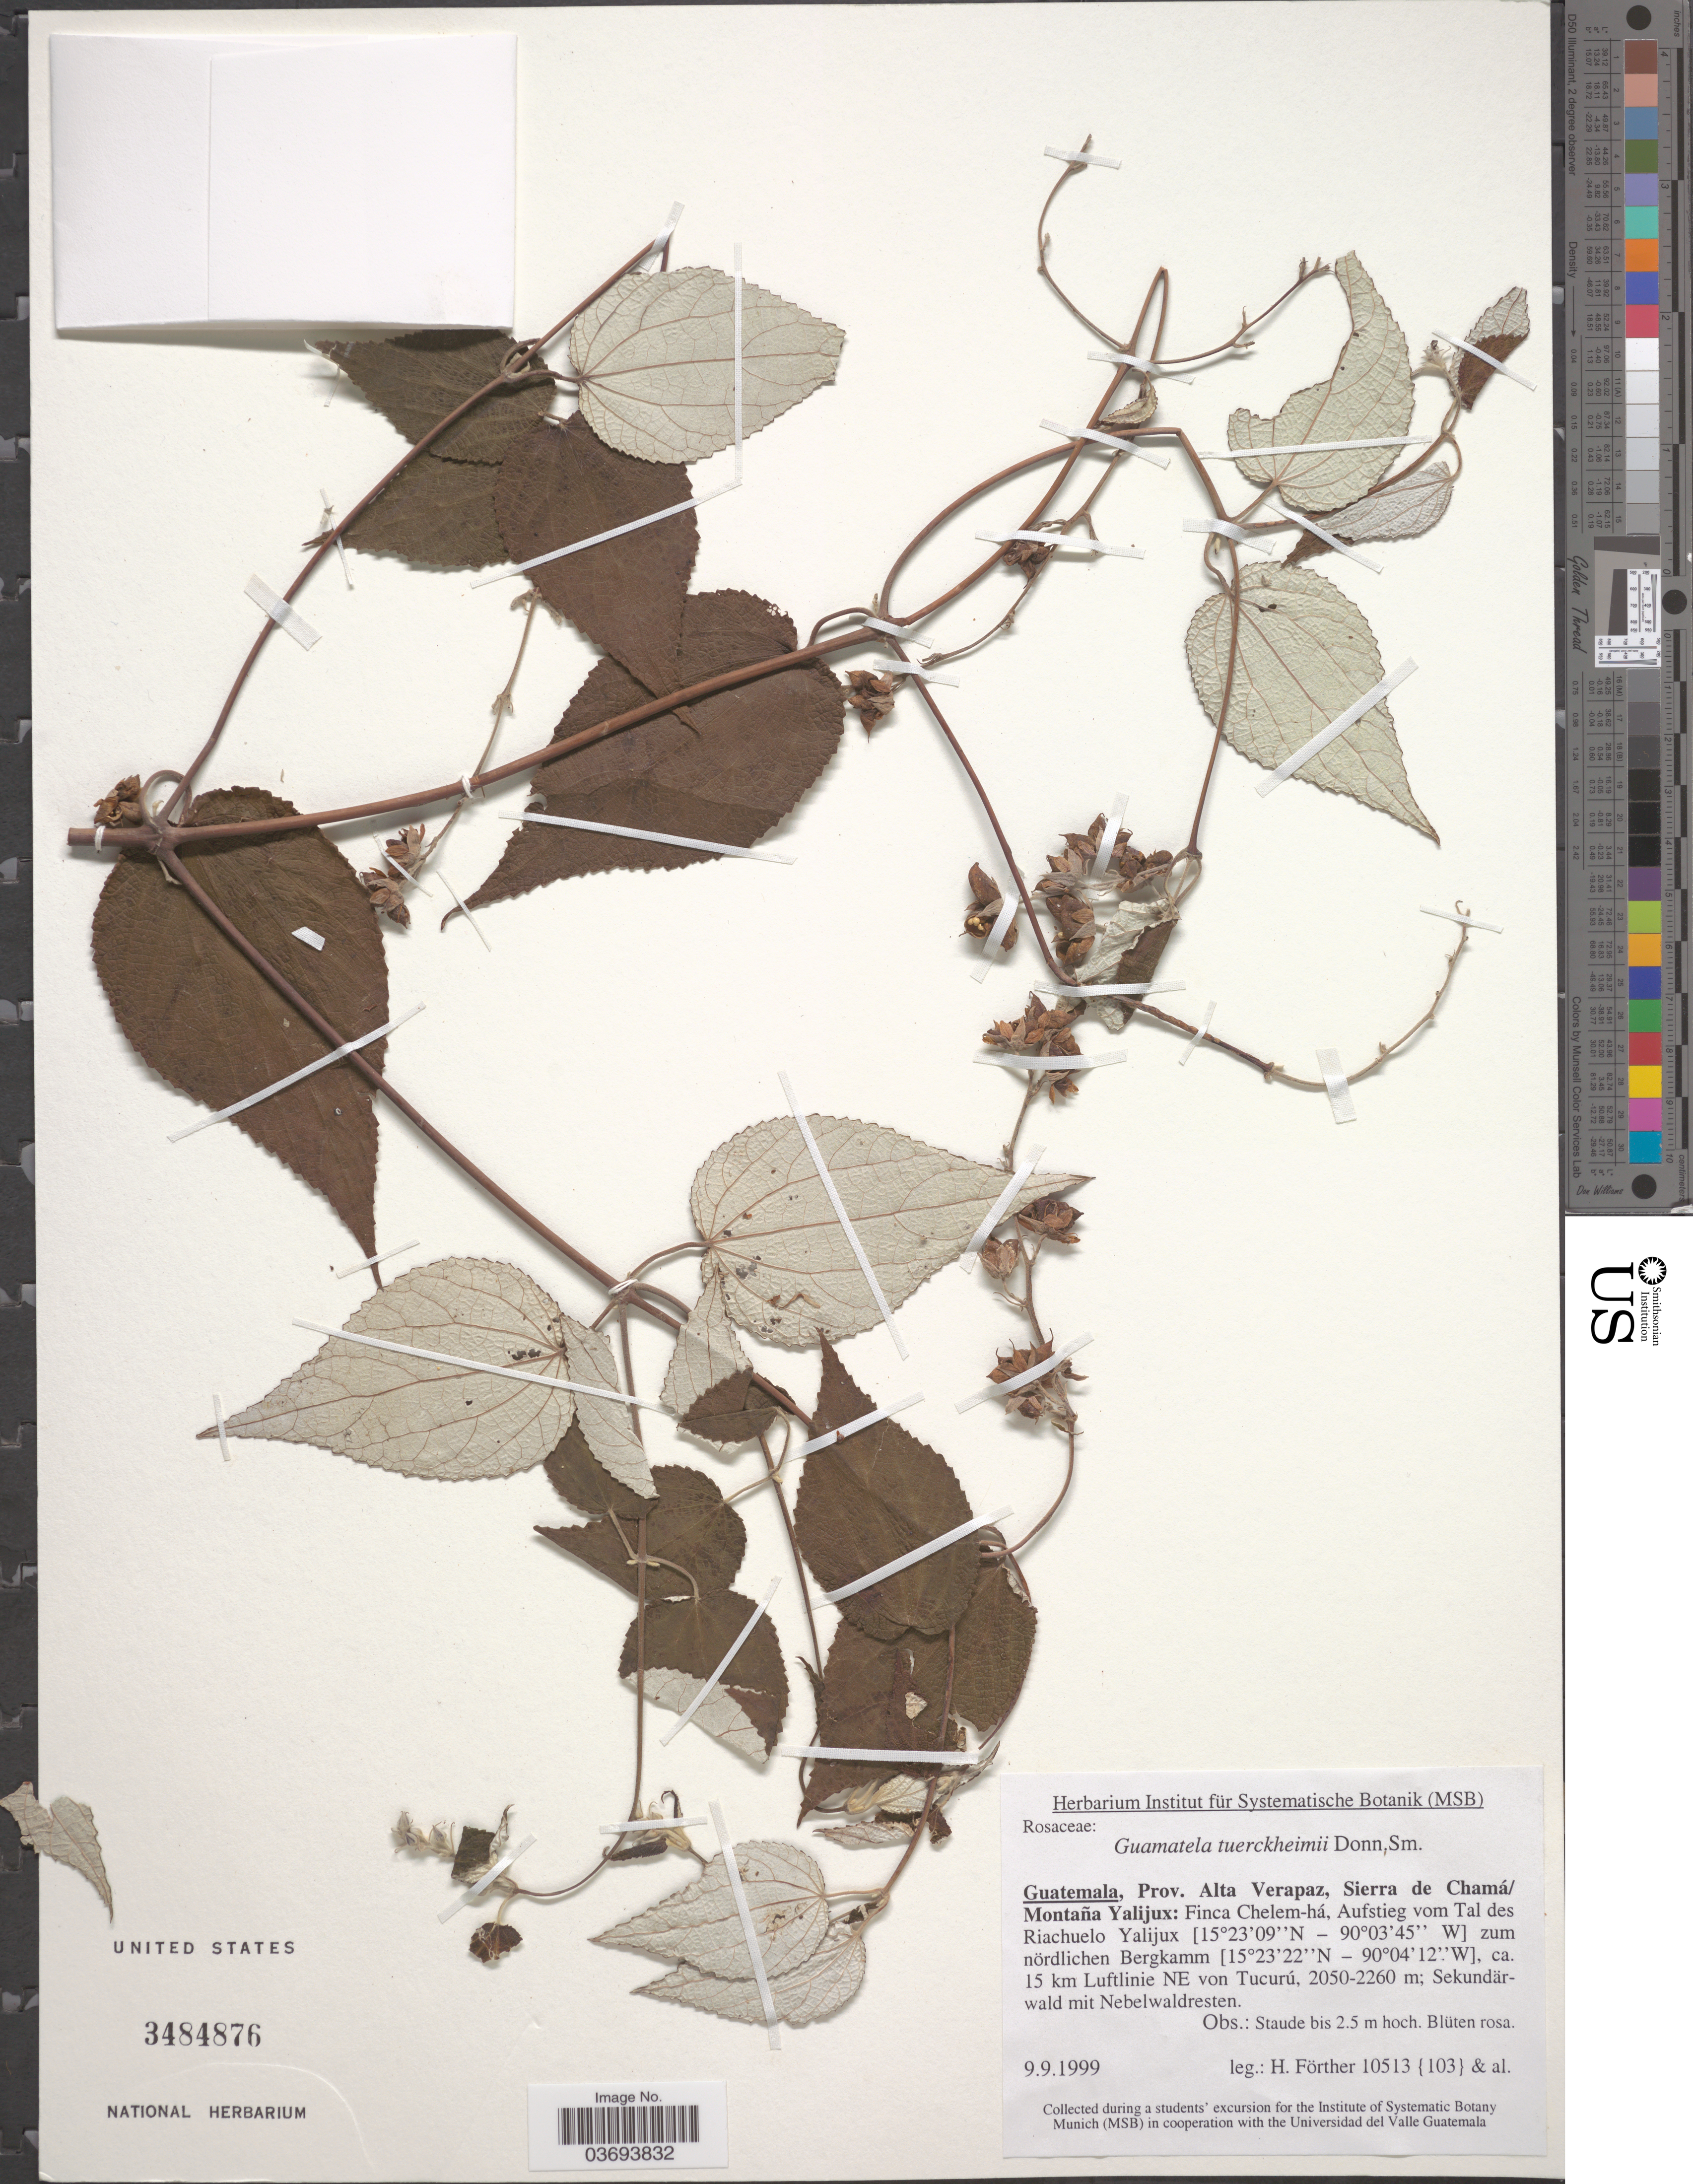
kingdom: Plantae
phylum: Tracheophyta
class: Magnoliopsida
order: Crossosomatales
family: Guamatelaceae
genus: Guamatela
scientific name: Guamatela tuerckheimii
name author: Donn. Sm.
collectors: H. Fôrther et al.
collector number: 10513 {103}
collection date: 1999-09-09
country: Guatemala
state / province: Alta Verapaz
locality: Sierra de Chamá/Montaña Yalijux: Finca Chelem-há, Aufstieg vom Tal des Riachuelo Yalijux zum nördlichen Bergkamm, ca. 15 km Luftline NE von Tucurú. Seckundärwald mit Nebelwaldresten.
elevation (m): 2050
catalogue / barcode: US 3484876